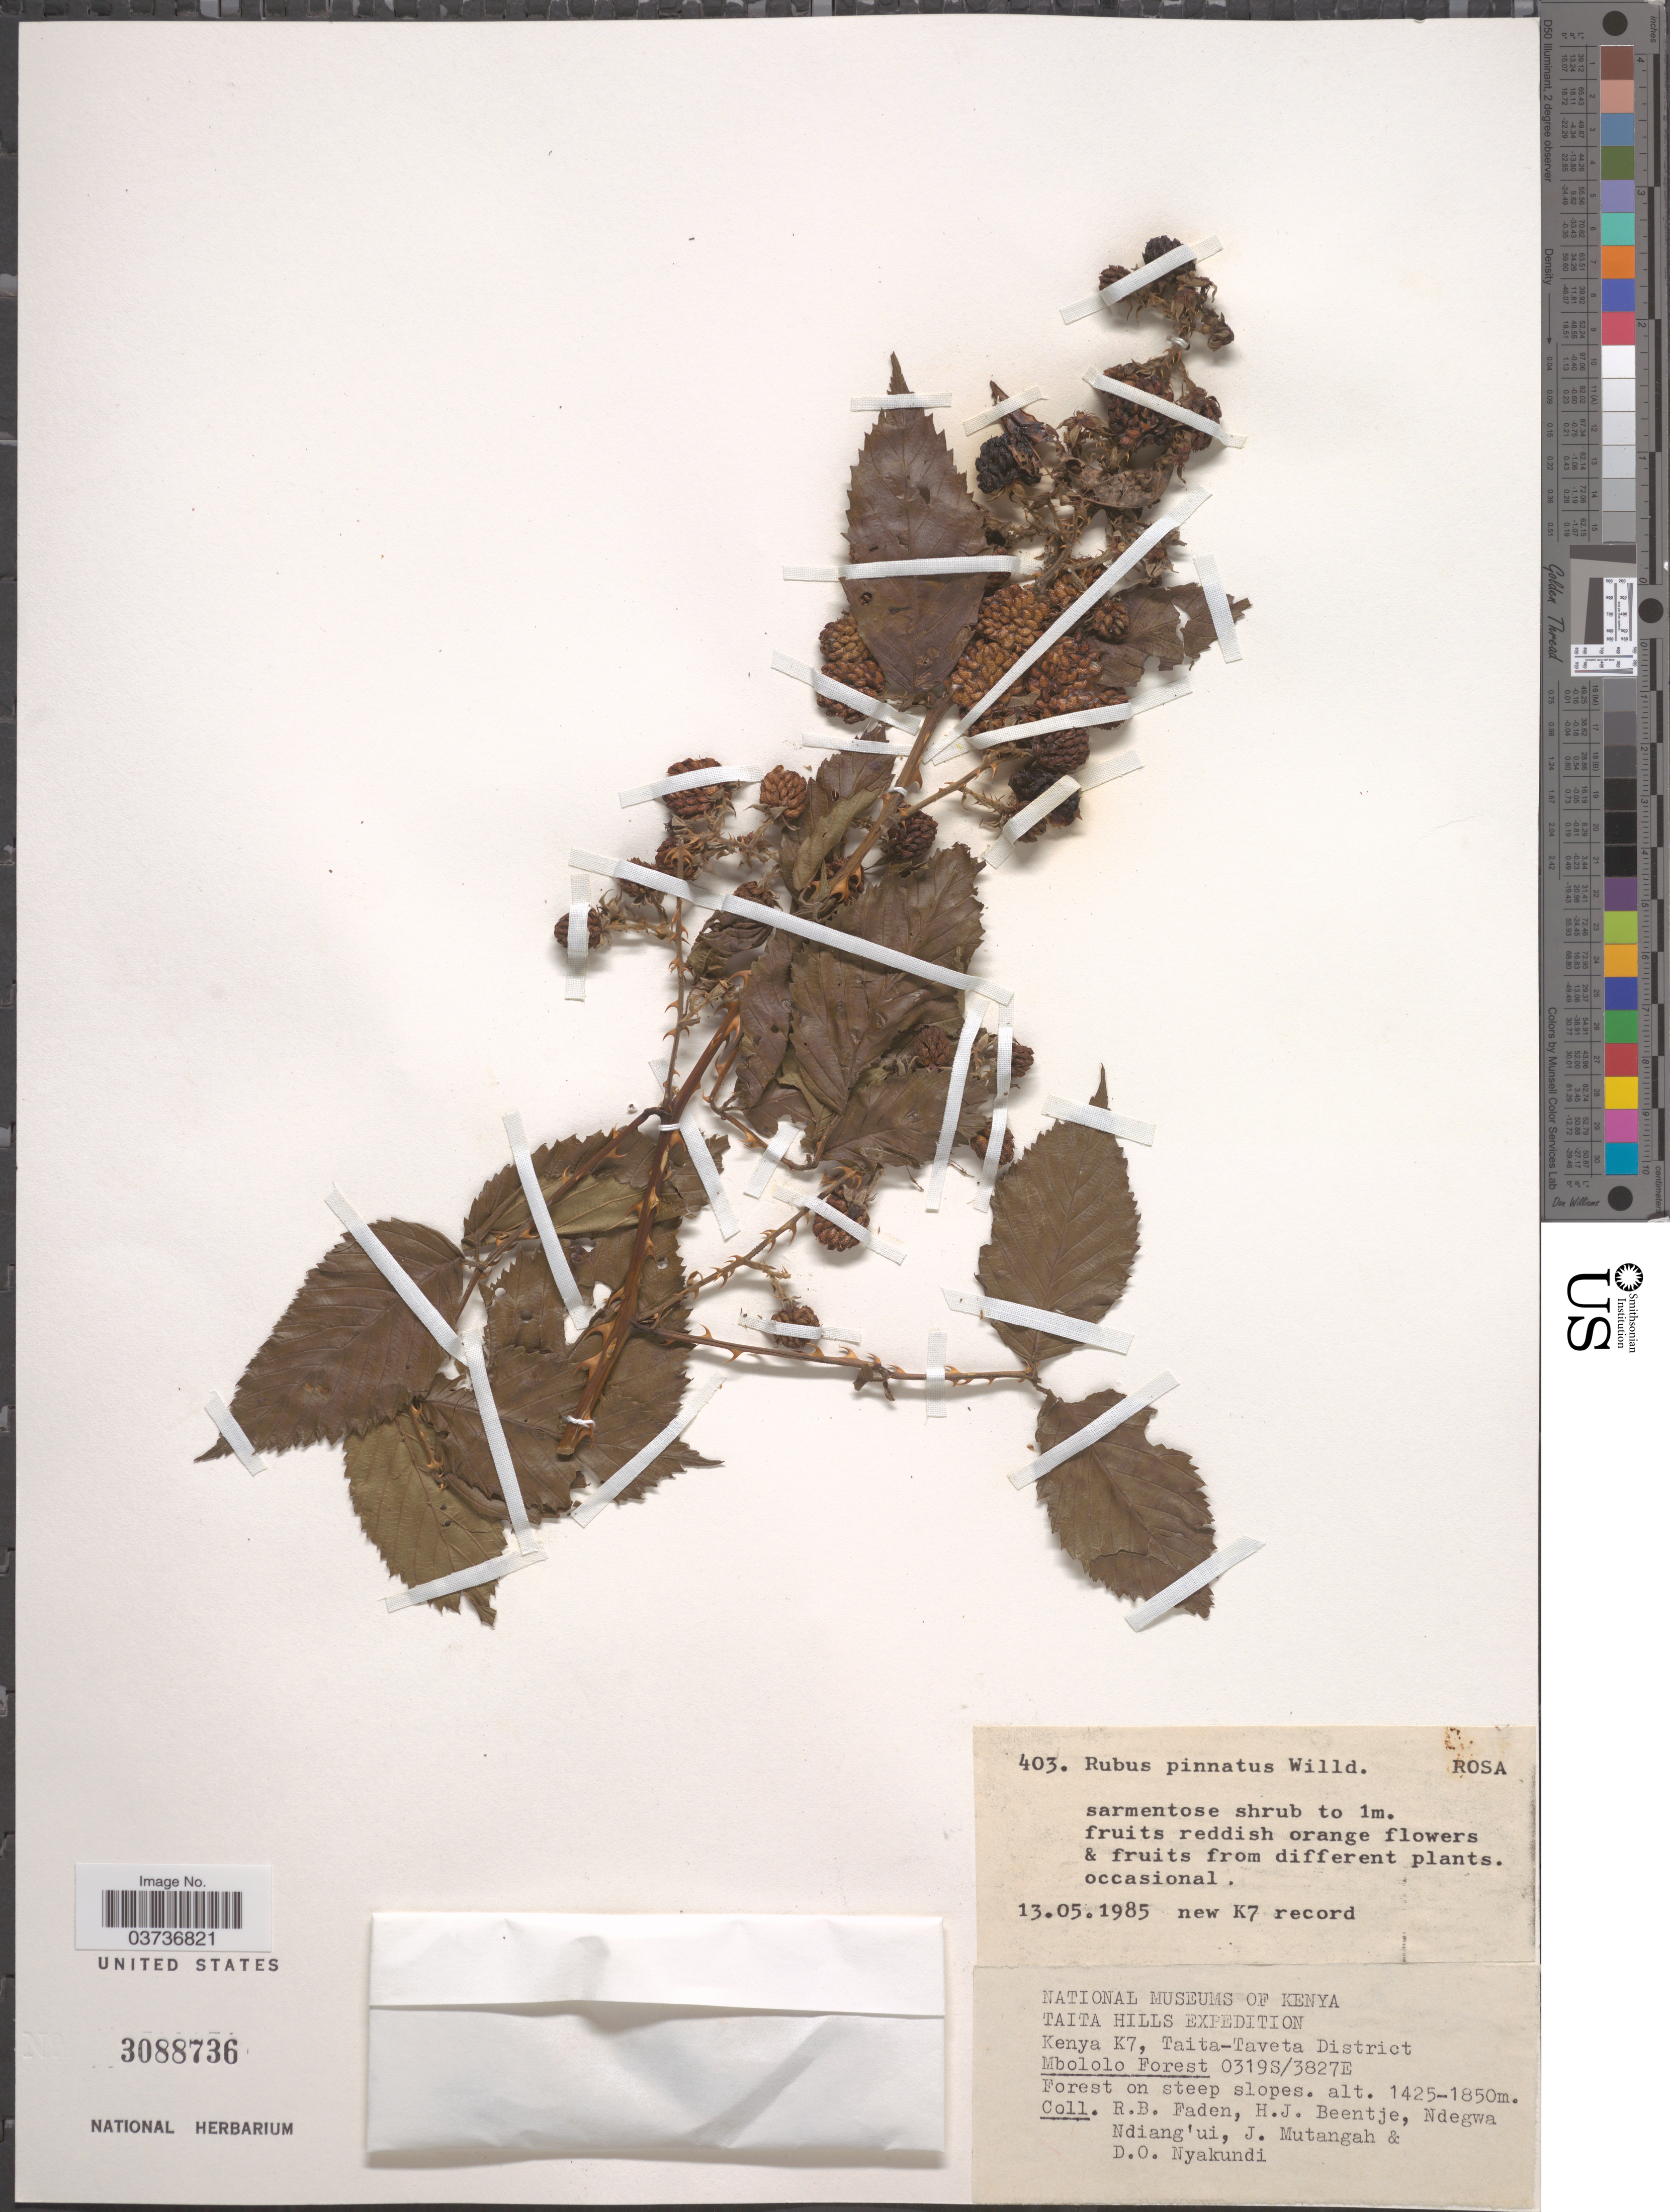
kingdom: Plantae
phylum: Tracheophyta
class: Magnoliopsida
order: Rosales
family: Rosaceae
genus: Rubus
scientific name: Rubus pinnatus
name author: Willd.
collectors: R. B. Faden, H. J. Beentje, Ndegwa Ndiang'ui, J. Mutangah & D. Nyakundi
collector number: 403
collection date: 1985-05-13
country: Kenya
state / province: Taita Taveta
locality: Taita Hills. Kenya K7, Taita-Taveta District. Mbololo Forest.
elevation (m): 1425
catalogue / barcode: US 3088736